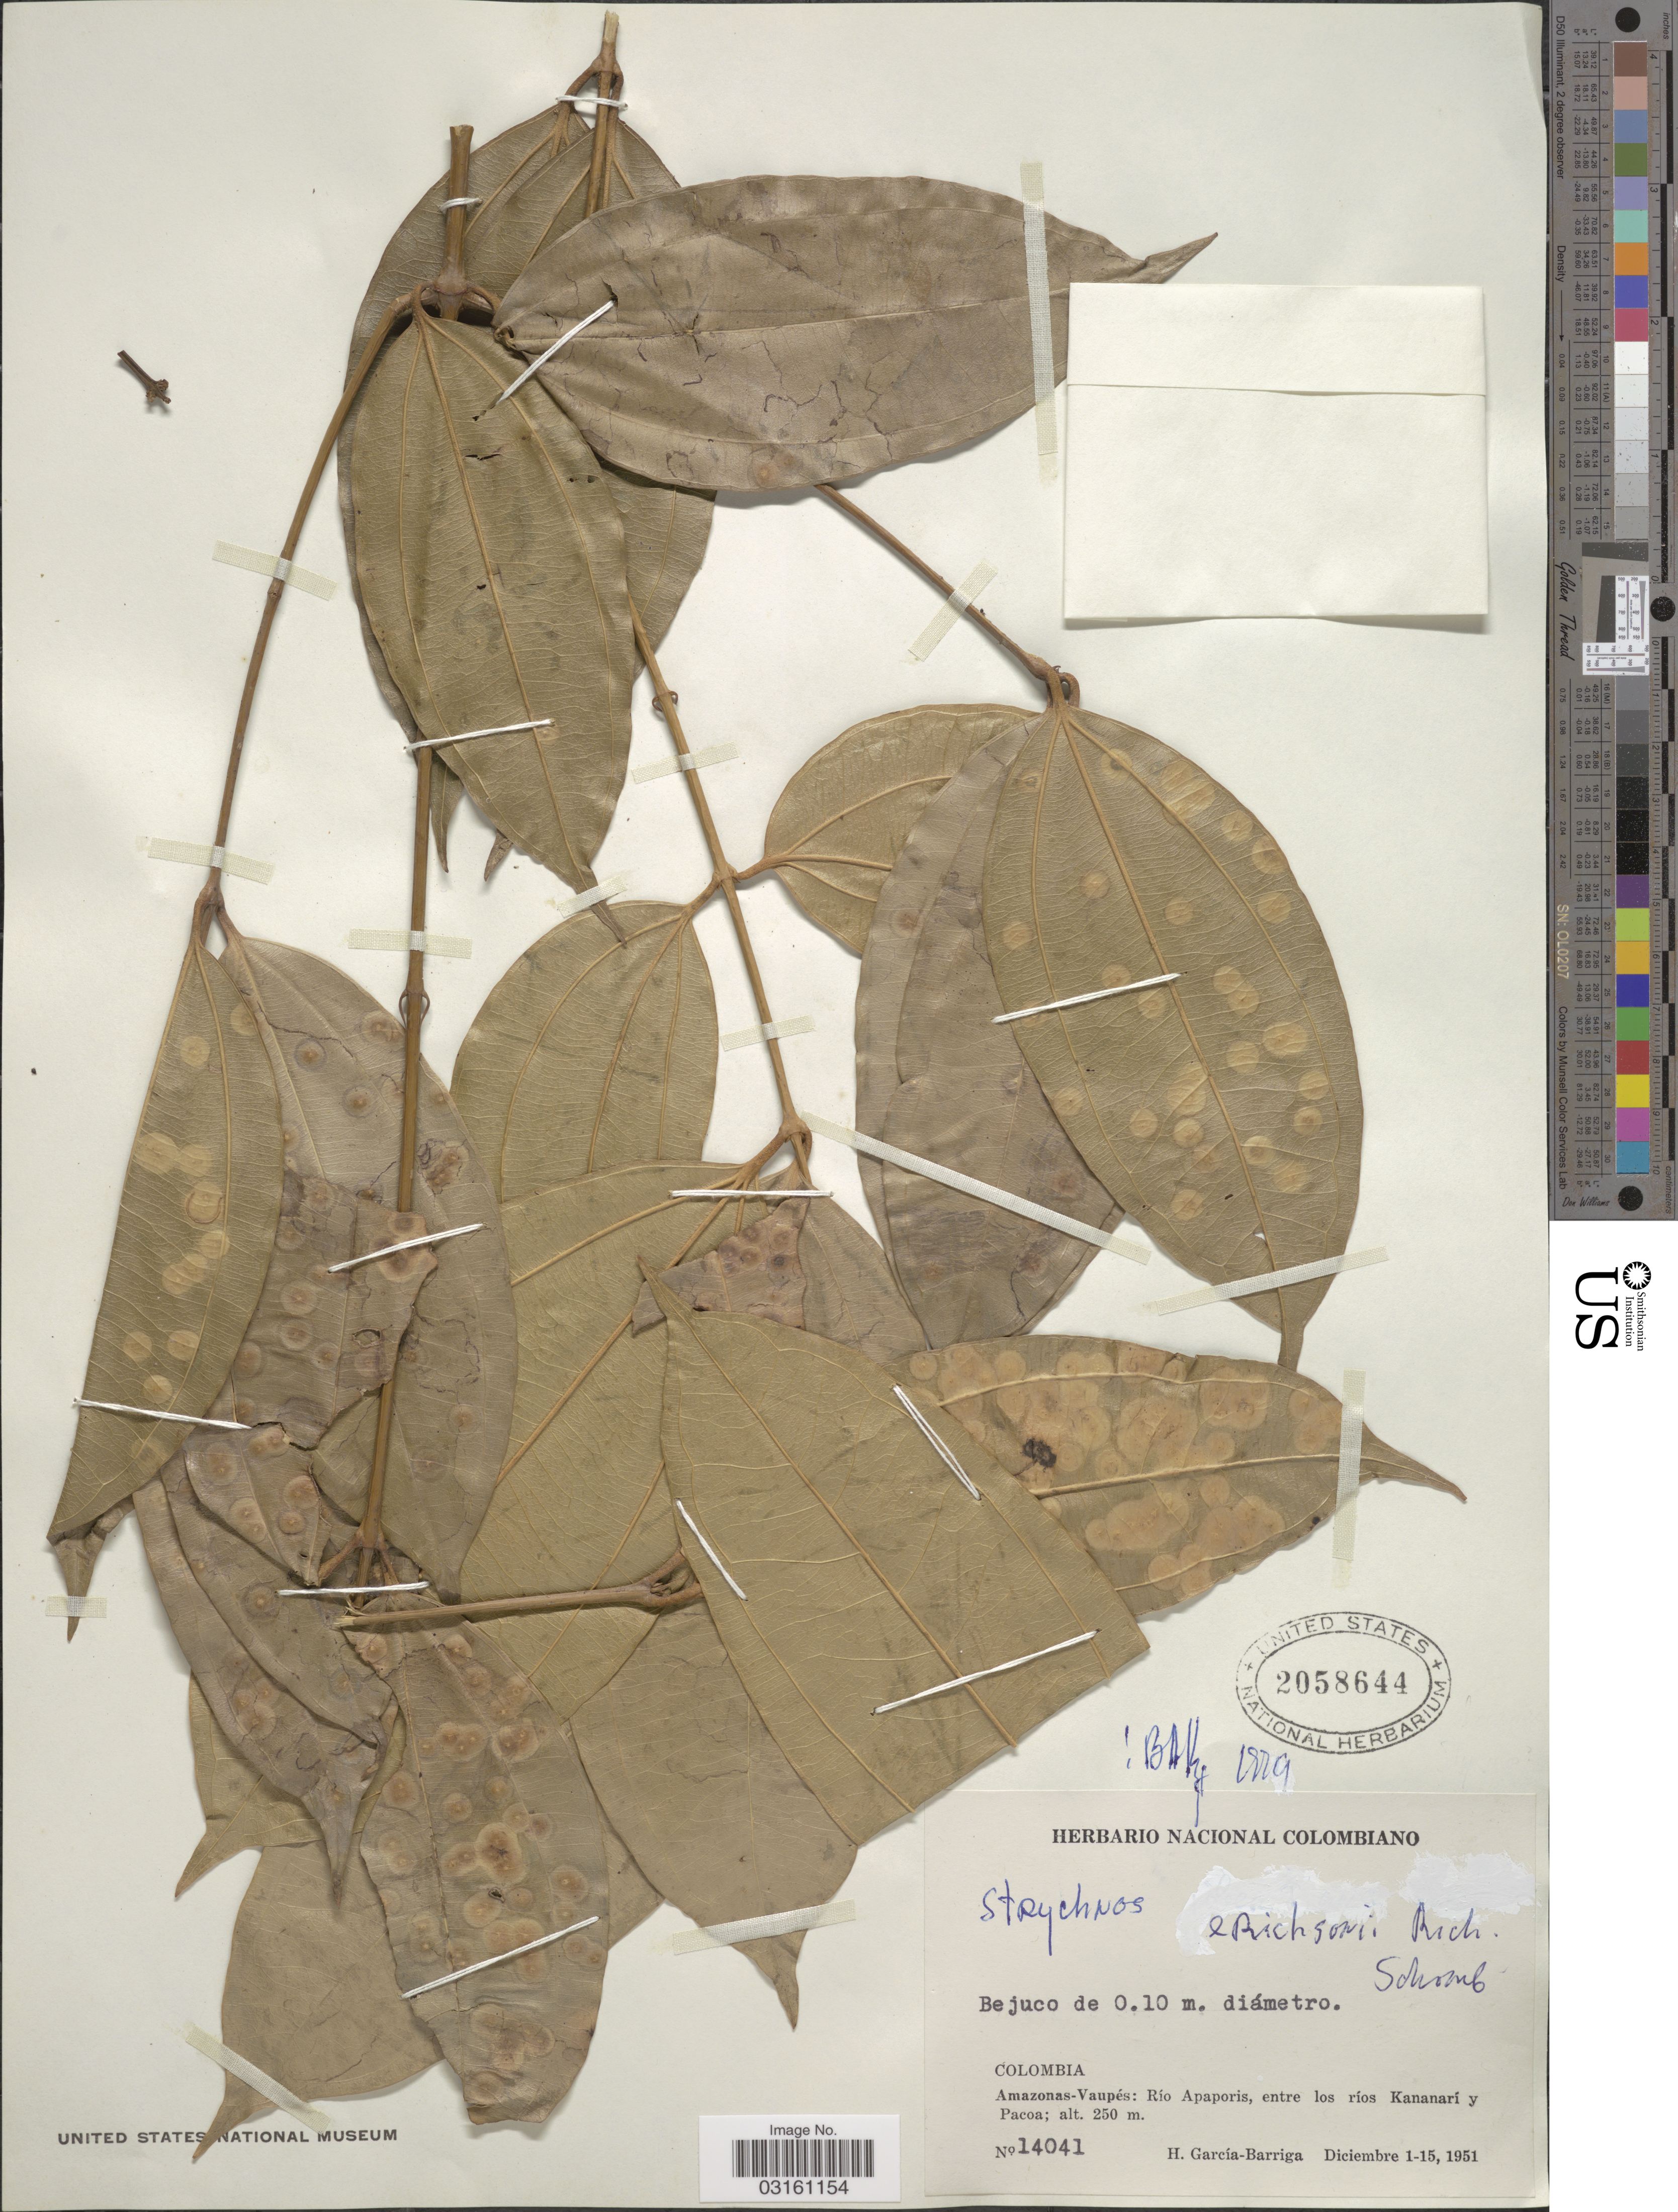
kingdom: Plantae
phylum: Tracheophyta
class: Magnoliopsida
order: Gentianales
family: Loganiaceae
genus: Strychnos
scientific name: Strychnos erichsonii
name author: R.H. Schomb. ex Progel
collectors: H. García Barriga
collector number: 14041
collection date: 1951-12-01/1951-12-15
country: Colombia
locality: Amazonas-Vaupés: Río Apaporis, entre los ríos Kananarí y Pacoa.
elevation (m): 250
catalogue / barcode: US 2058644